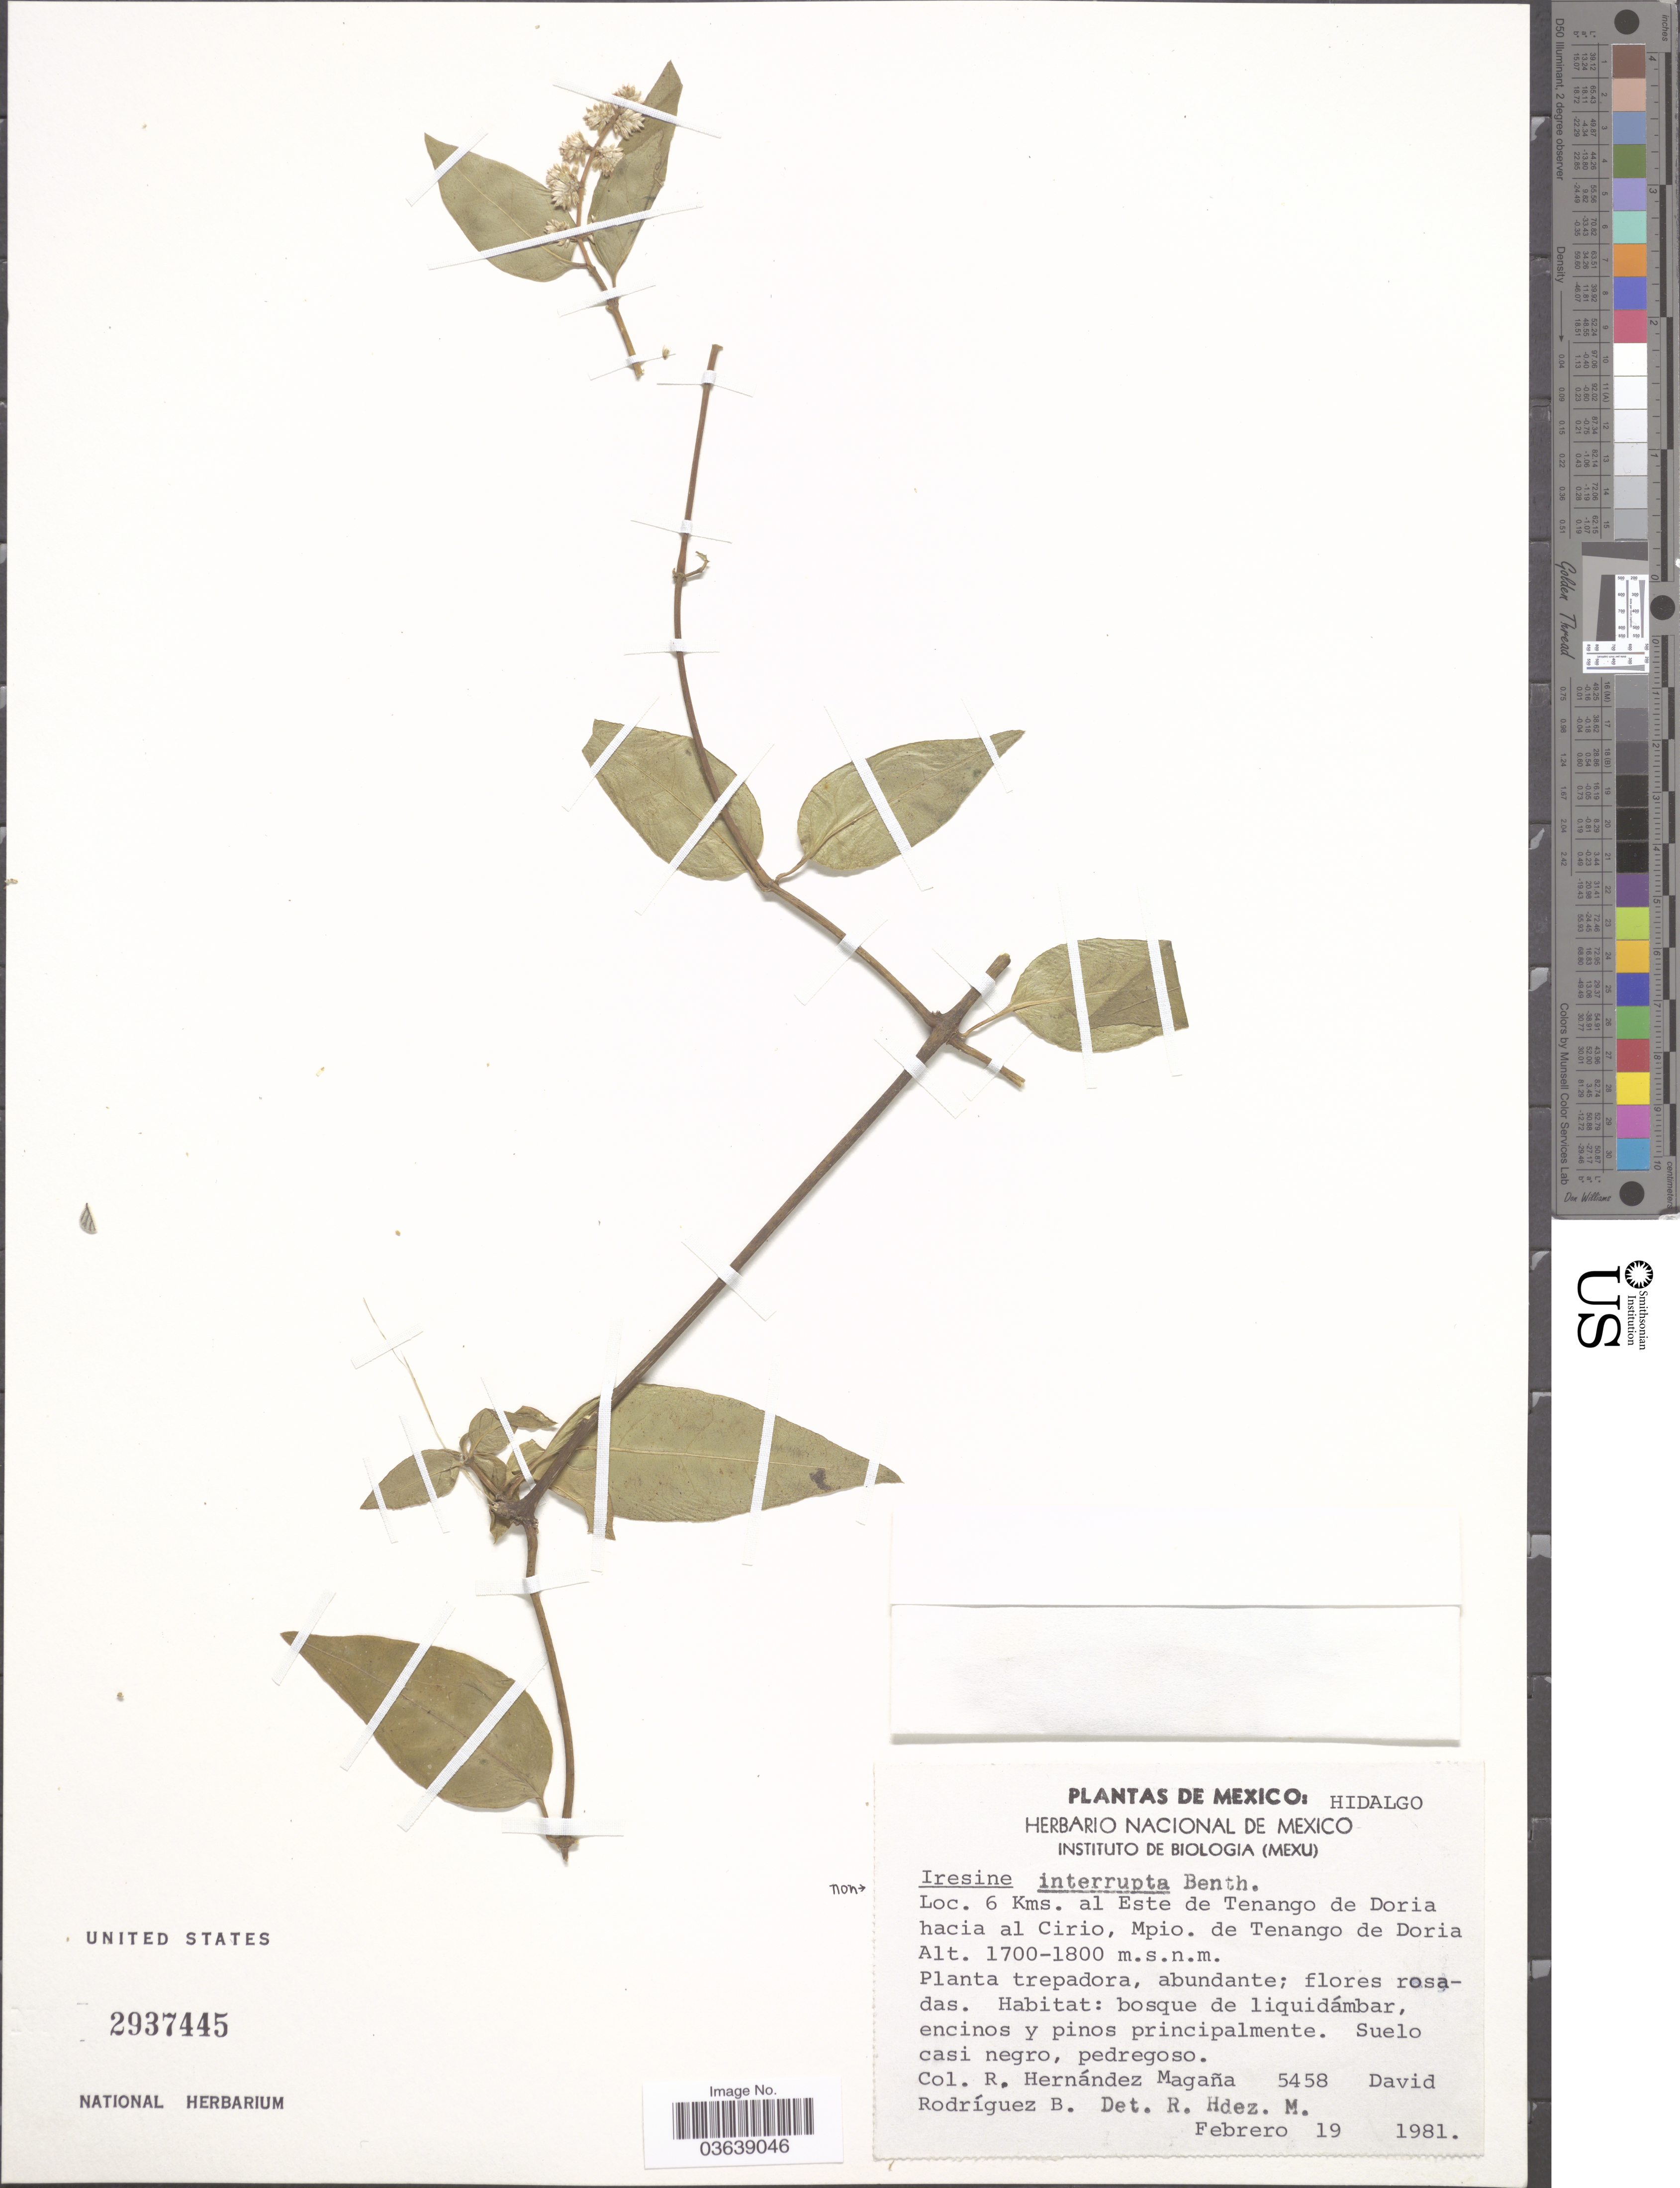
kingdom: Plantae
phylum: Tracheophyta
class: Magnoliopsida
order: Caryophyllales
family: Amaranthaceae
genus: Iresine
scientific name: Iresine interrupta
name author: Benth.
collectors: R. Hernández-M.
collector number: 5458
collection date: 1981-02-19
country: Mexico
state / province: Hidalgo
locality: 6 Kms. al Este de Tenango de Doria hacia al Cirio, Mpio de Tenango de Doria.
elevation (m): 1700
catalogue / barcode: US 2937445